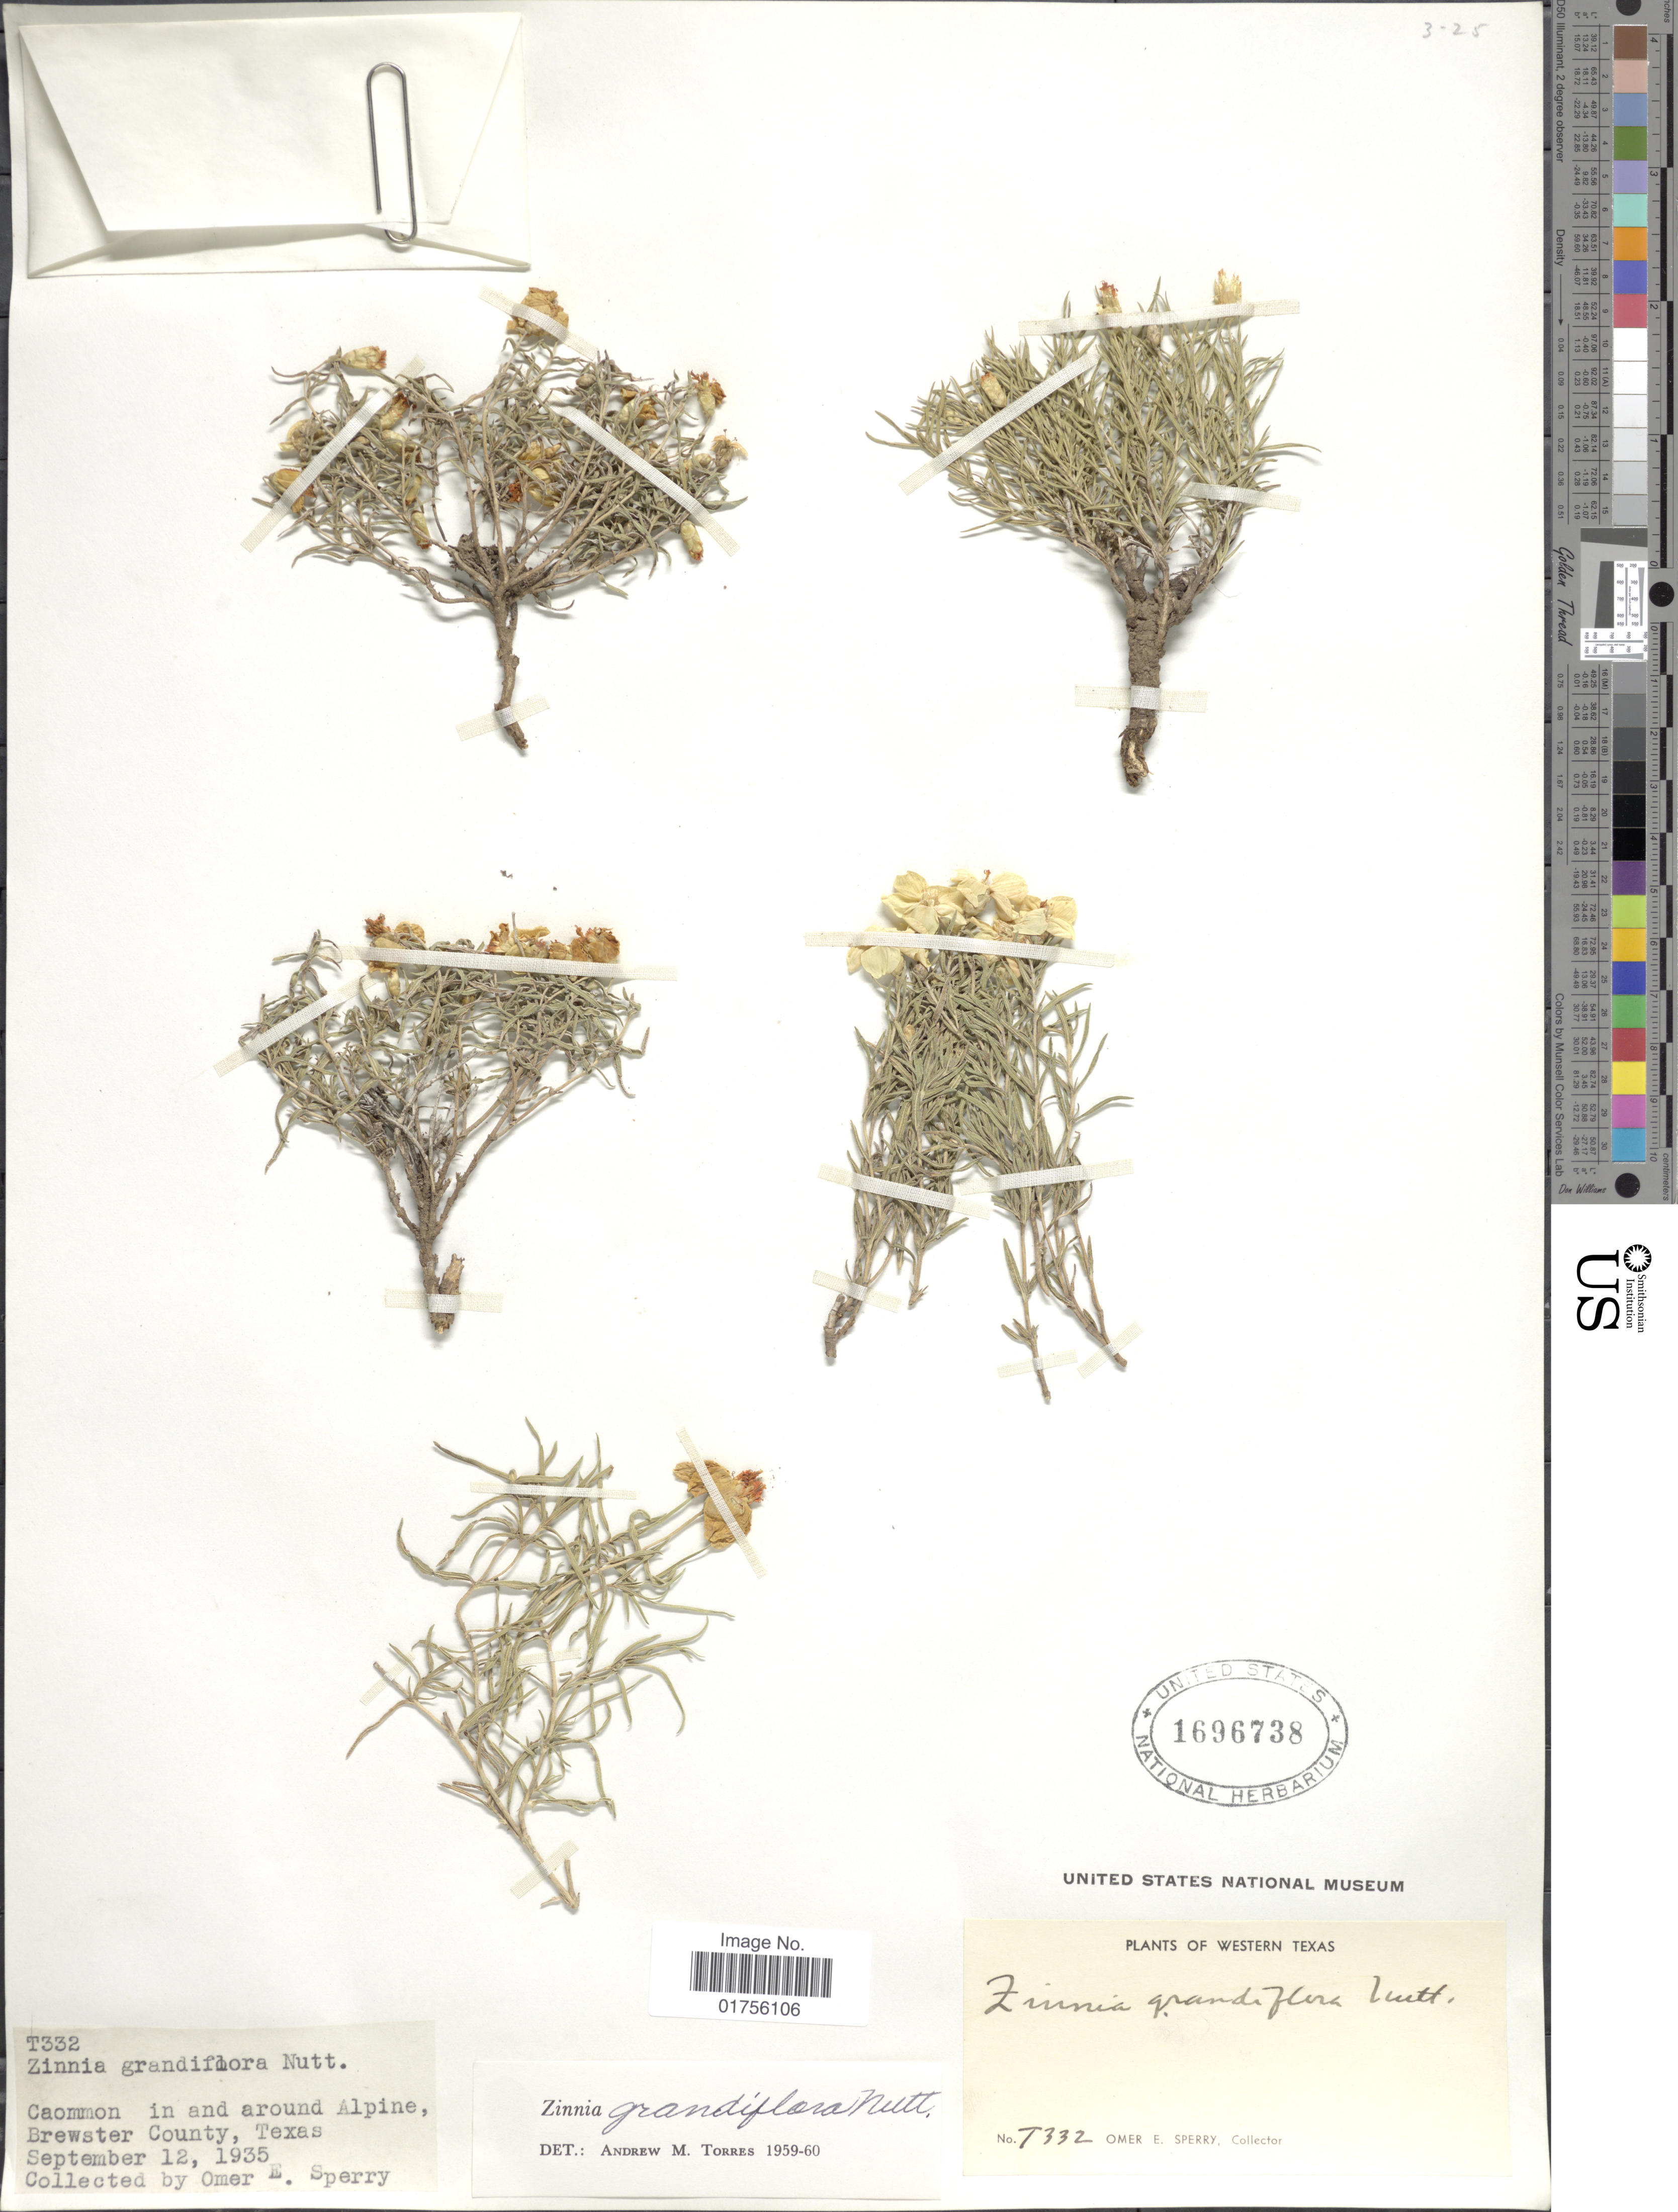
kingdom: Plantae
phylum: Tracheophyta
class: Magnoliopsida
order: Asterales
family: Asteraceae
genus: Zinnia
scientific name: Zinnia grandiflora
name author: Nutt.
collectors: O. E. Sperry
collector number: T332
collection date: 1935-09-12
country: United States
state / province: Texas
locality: Common in and around Alpine, Brewster County, Texas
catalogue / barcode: US 1696738